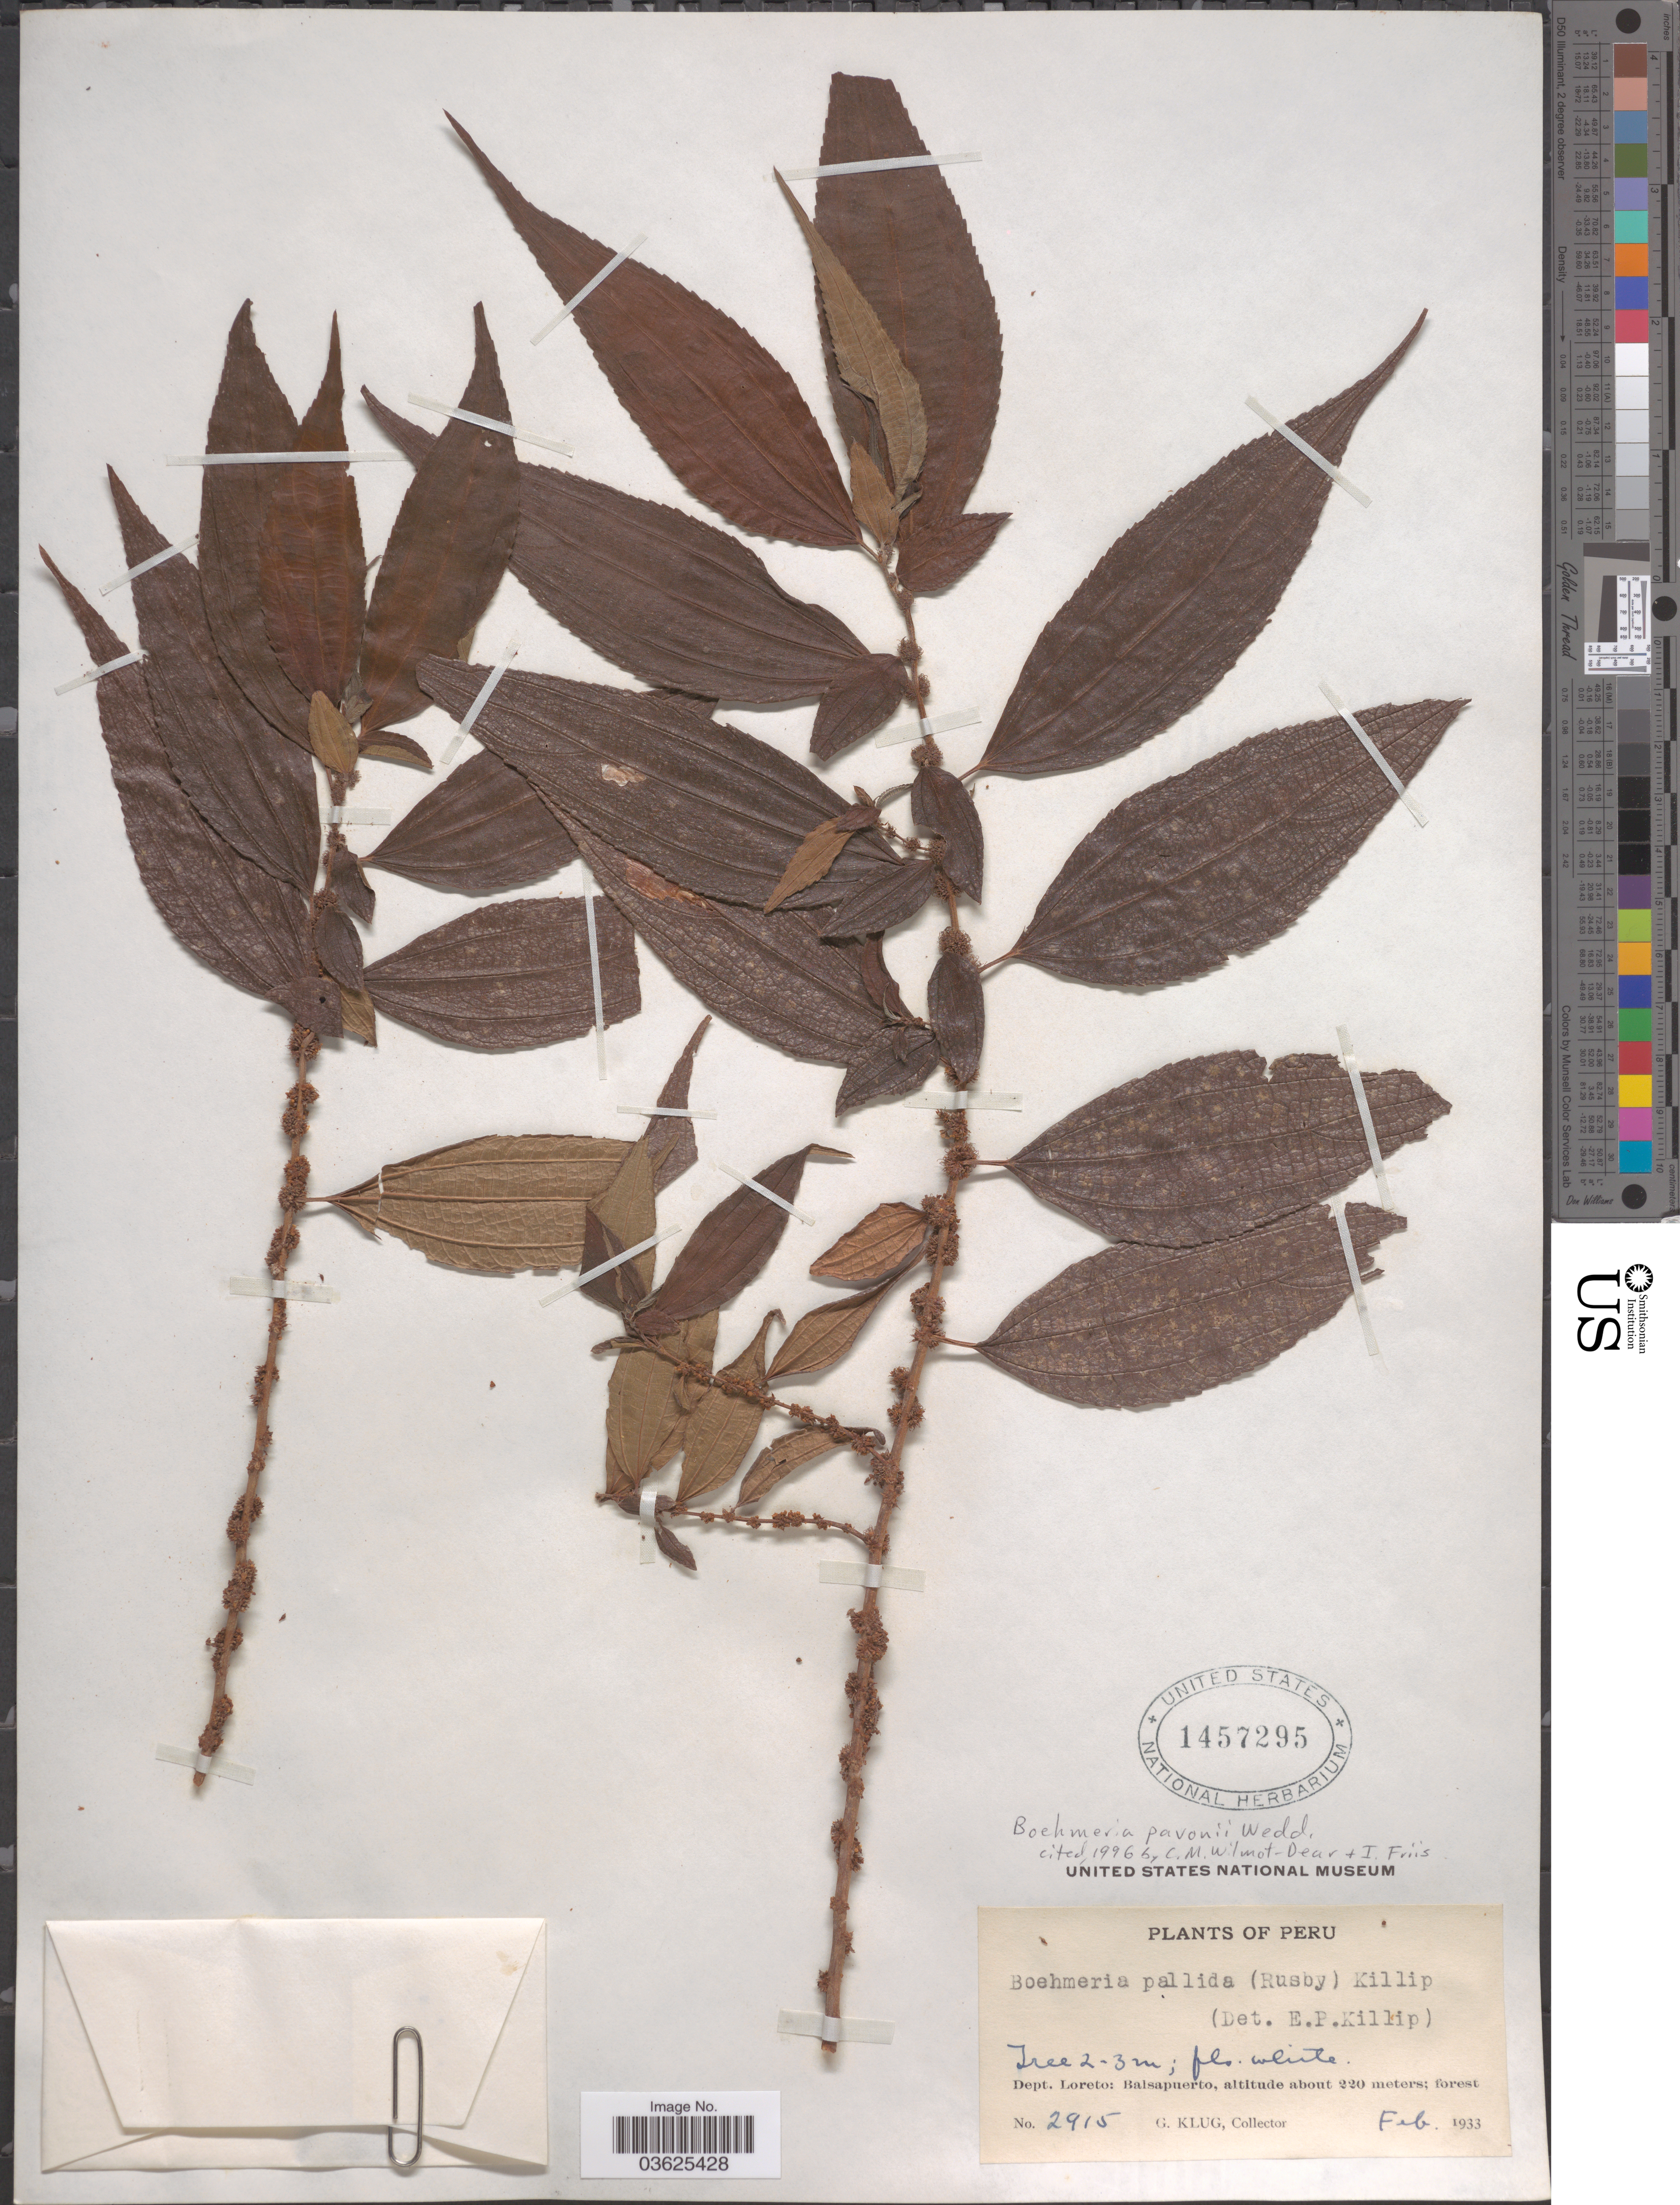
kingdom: Plantae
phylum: Tracheophyta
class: Magnoliopsida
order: Rosales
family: Urticaceae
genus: Boehmeria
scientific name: Boehmeria pavonii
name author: Wedd.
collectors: G. Klug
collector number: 2915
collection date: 1933-02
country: Peru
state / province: Loreto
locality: Dept. Loreto: Balsapuerto.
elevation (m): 220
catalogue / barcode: US 1457295